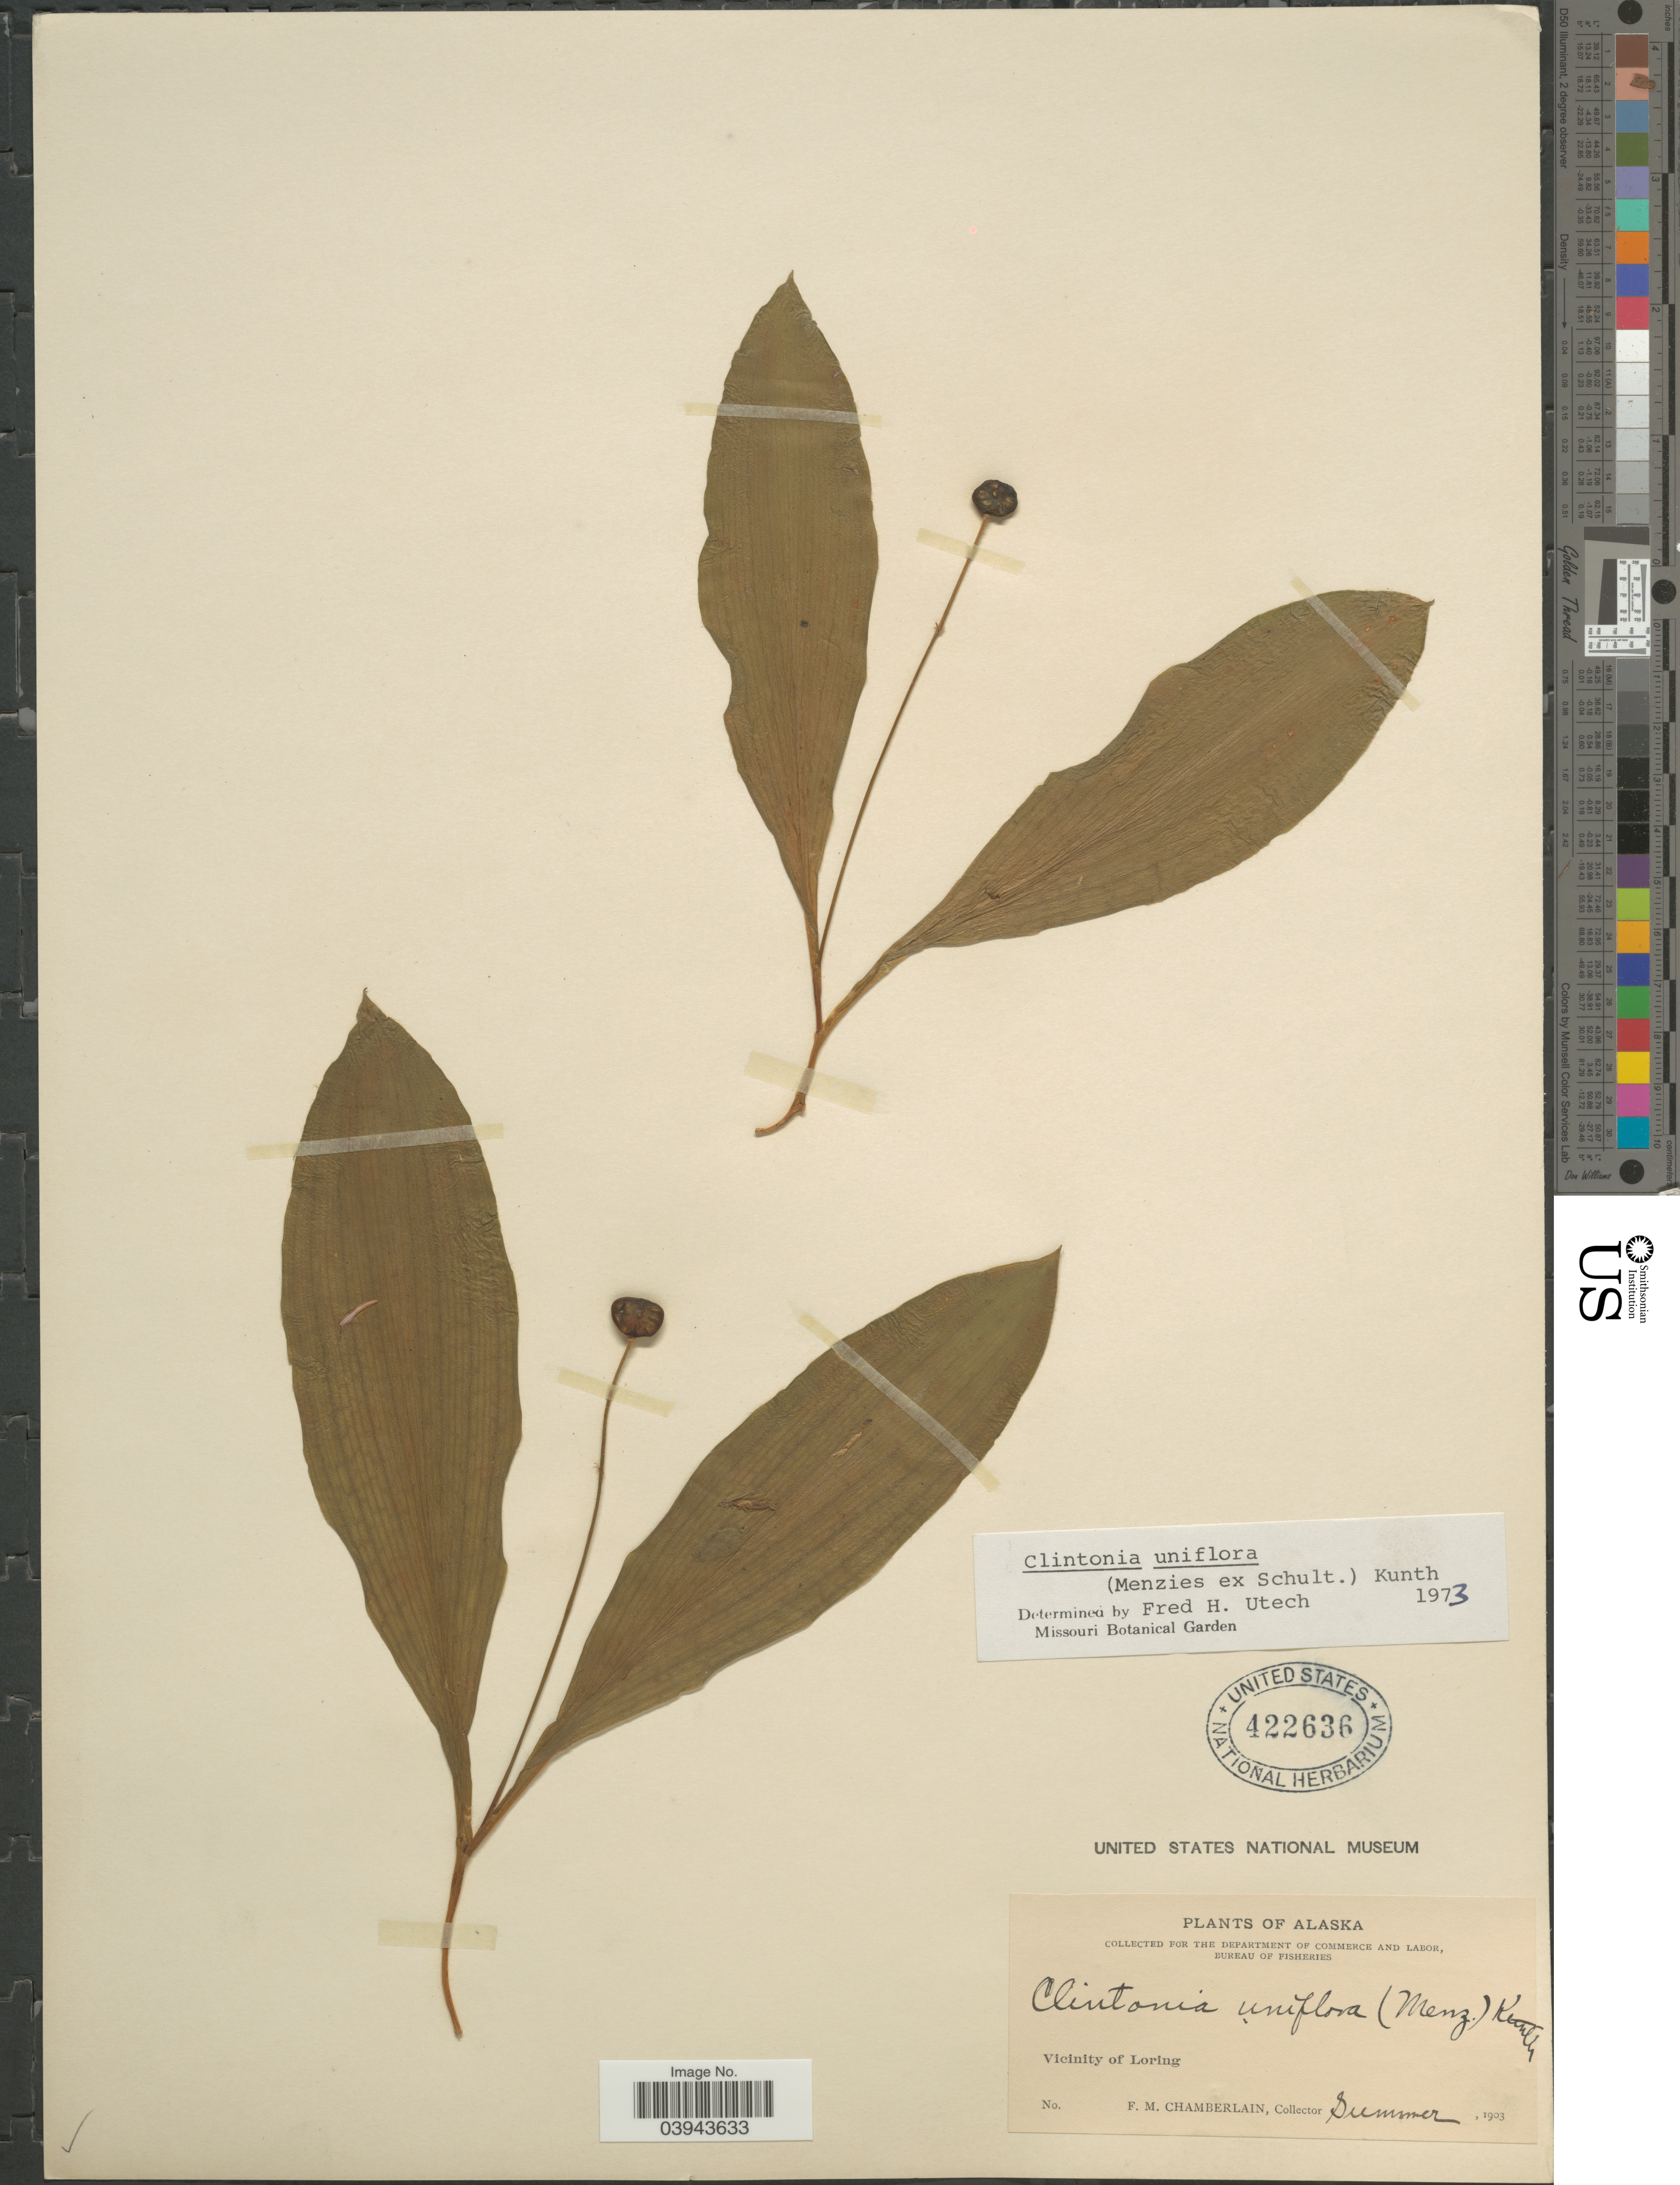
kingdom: Plantae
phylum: Tracheophyta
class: Liliopsida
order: Liliales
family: Liliaceae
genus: Clintonia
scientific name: Clintonia uniflora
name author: Kunth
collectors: F. Chamberlain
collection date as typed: Summer 1903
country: United States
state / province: Alaska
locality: Vicinity of Loring.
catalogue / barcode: US 422636